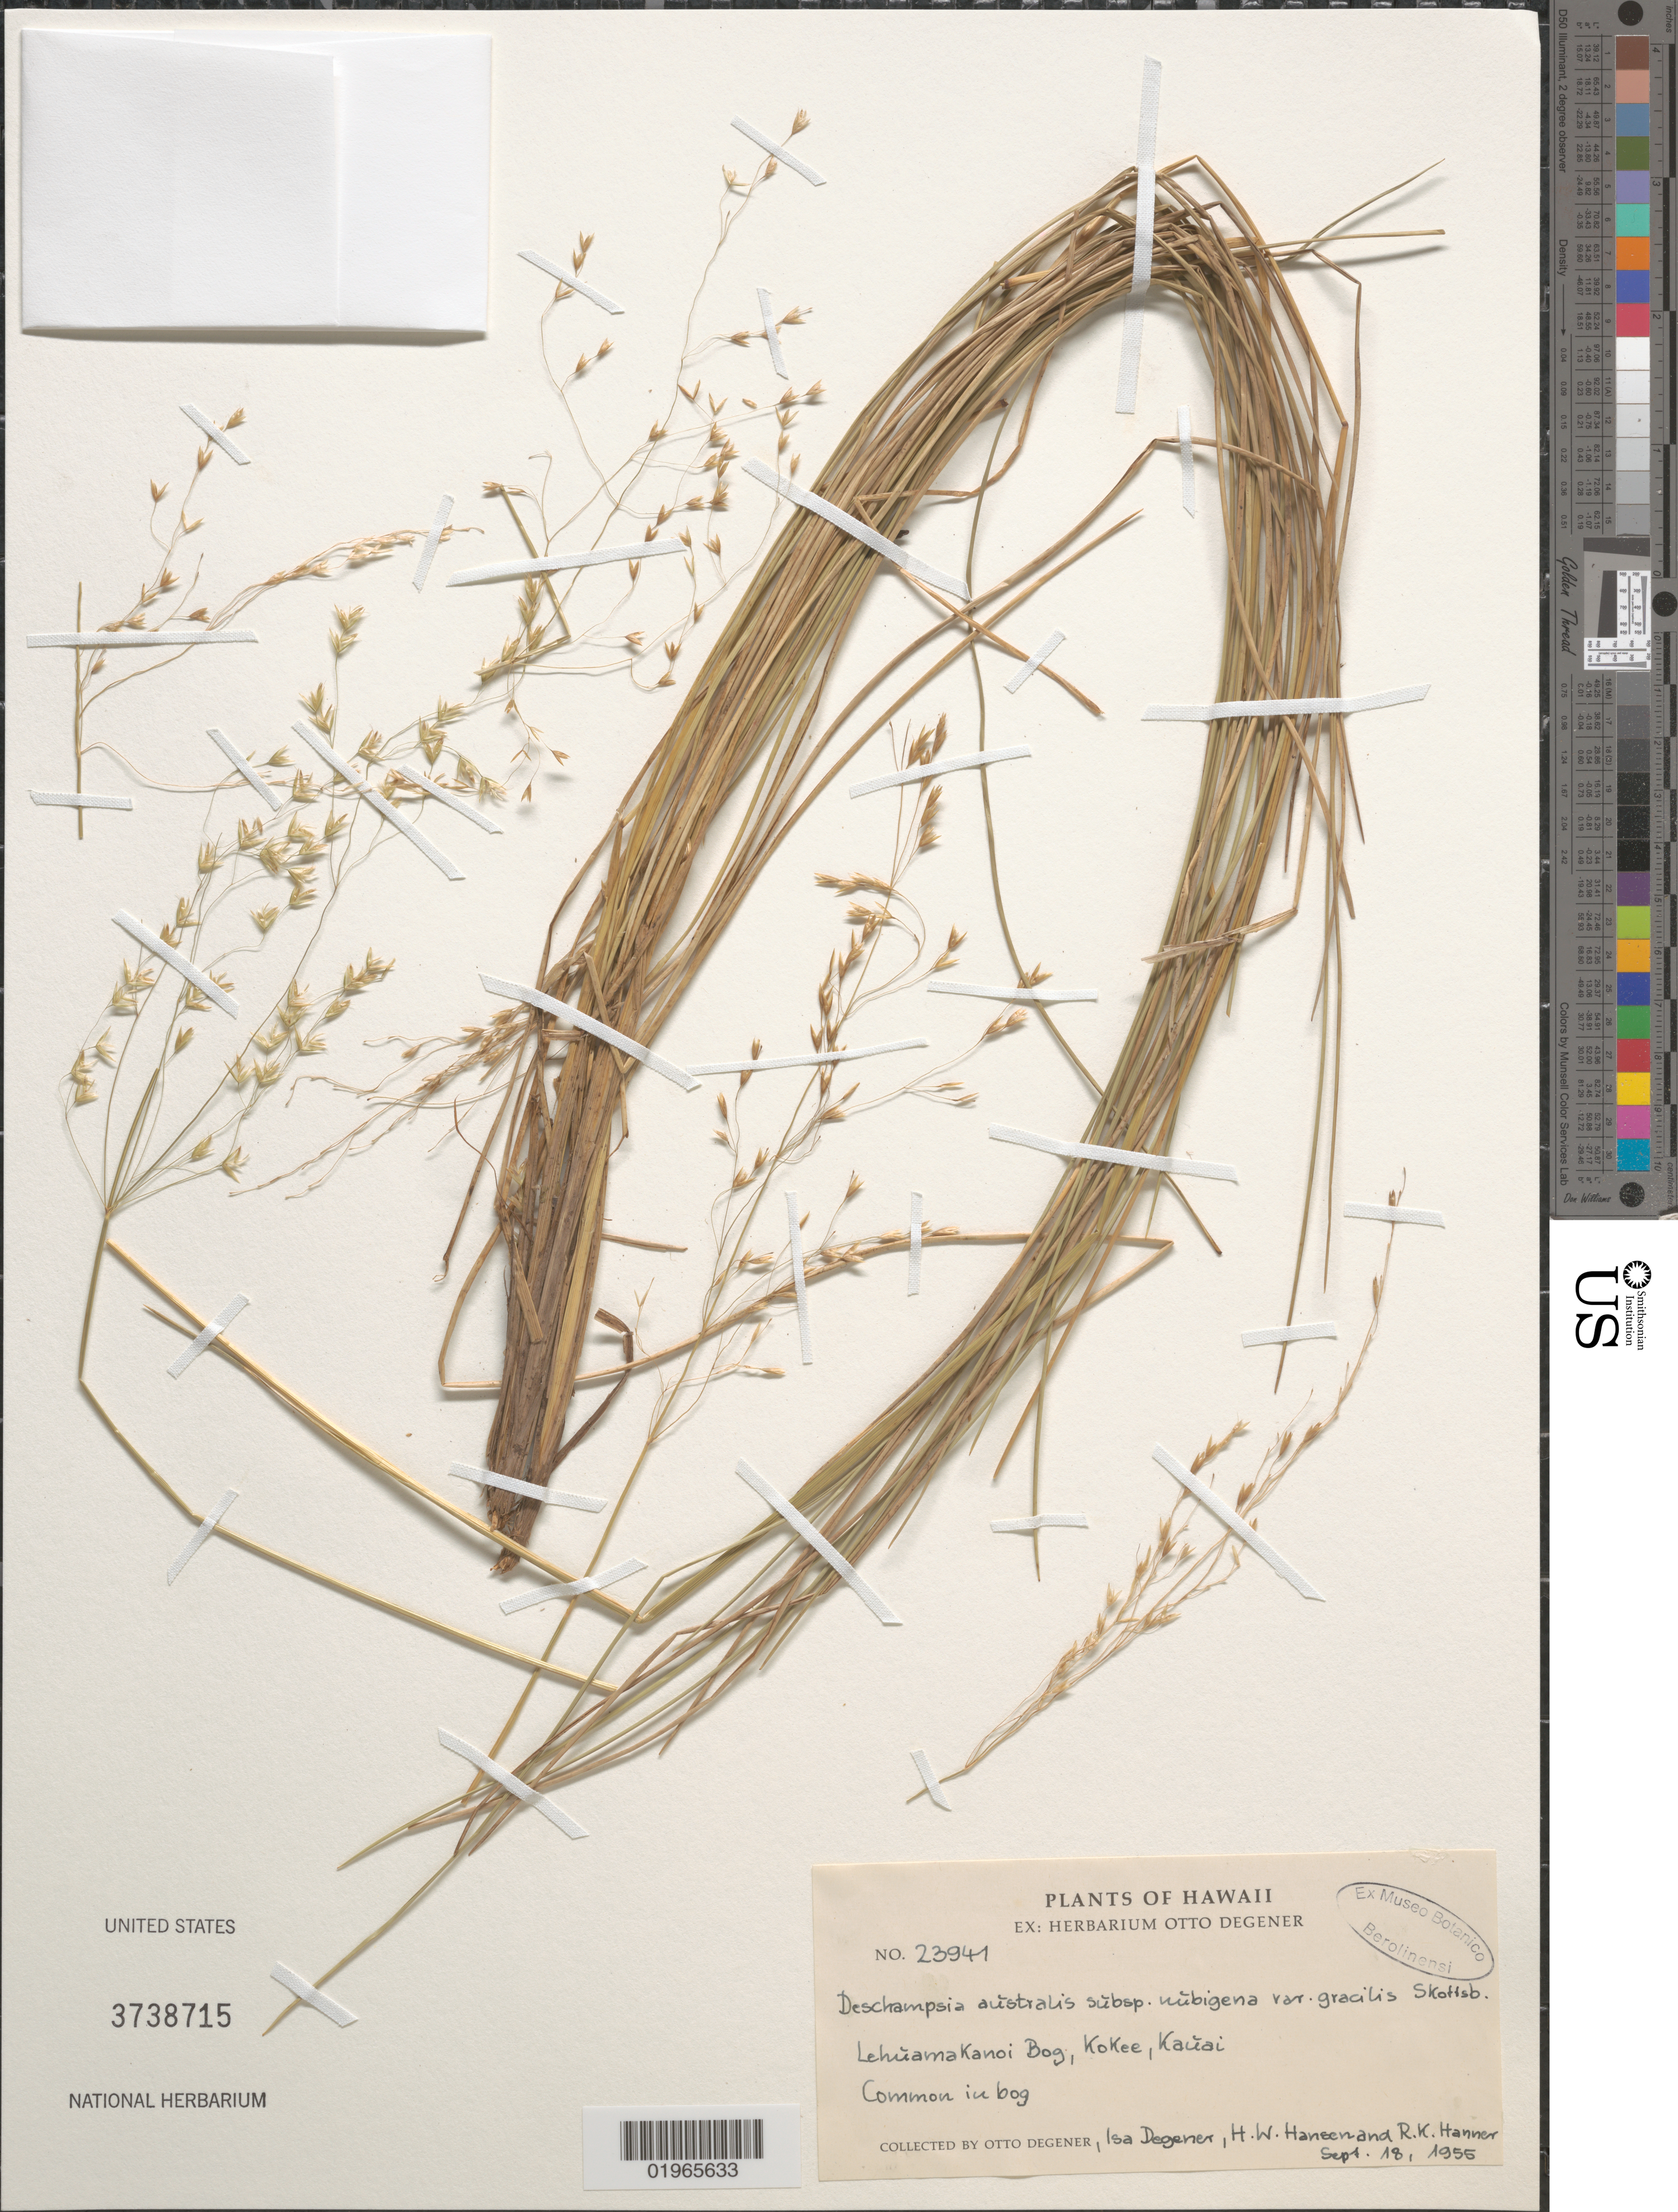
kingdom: Plantae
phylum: Tracheophyta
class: Liliopsida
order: Poales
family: Poaceae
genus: Deschampsia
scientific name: Deschampsia australis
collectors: O. Degener, I. Degener, H. Hansen & R. Hanner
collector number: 23941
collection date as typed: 18 Sep 1955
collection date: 1955-09-18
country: United States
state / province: Hawaii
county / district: Kauai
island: Kaua'i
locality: Lehuama Kanoi bog, Kokee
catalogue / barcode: US 3738715